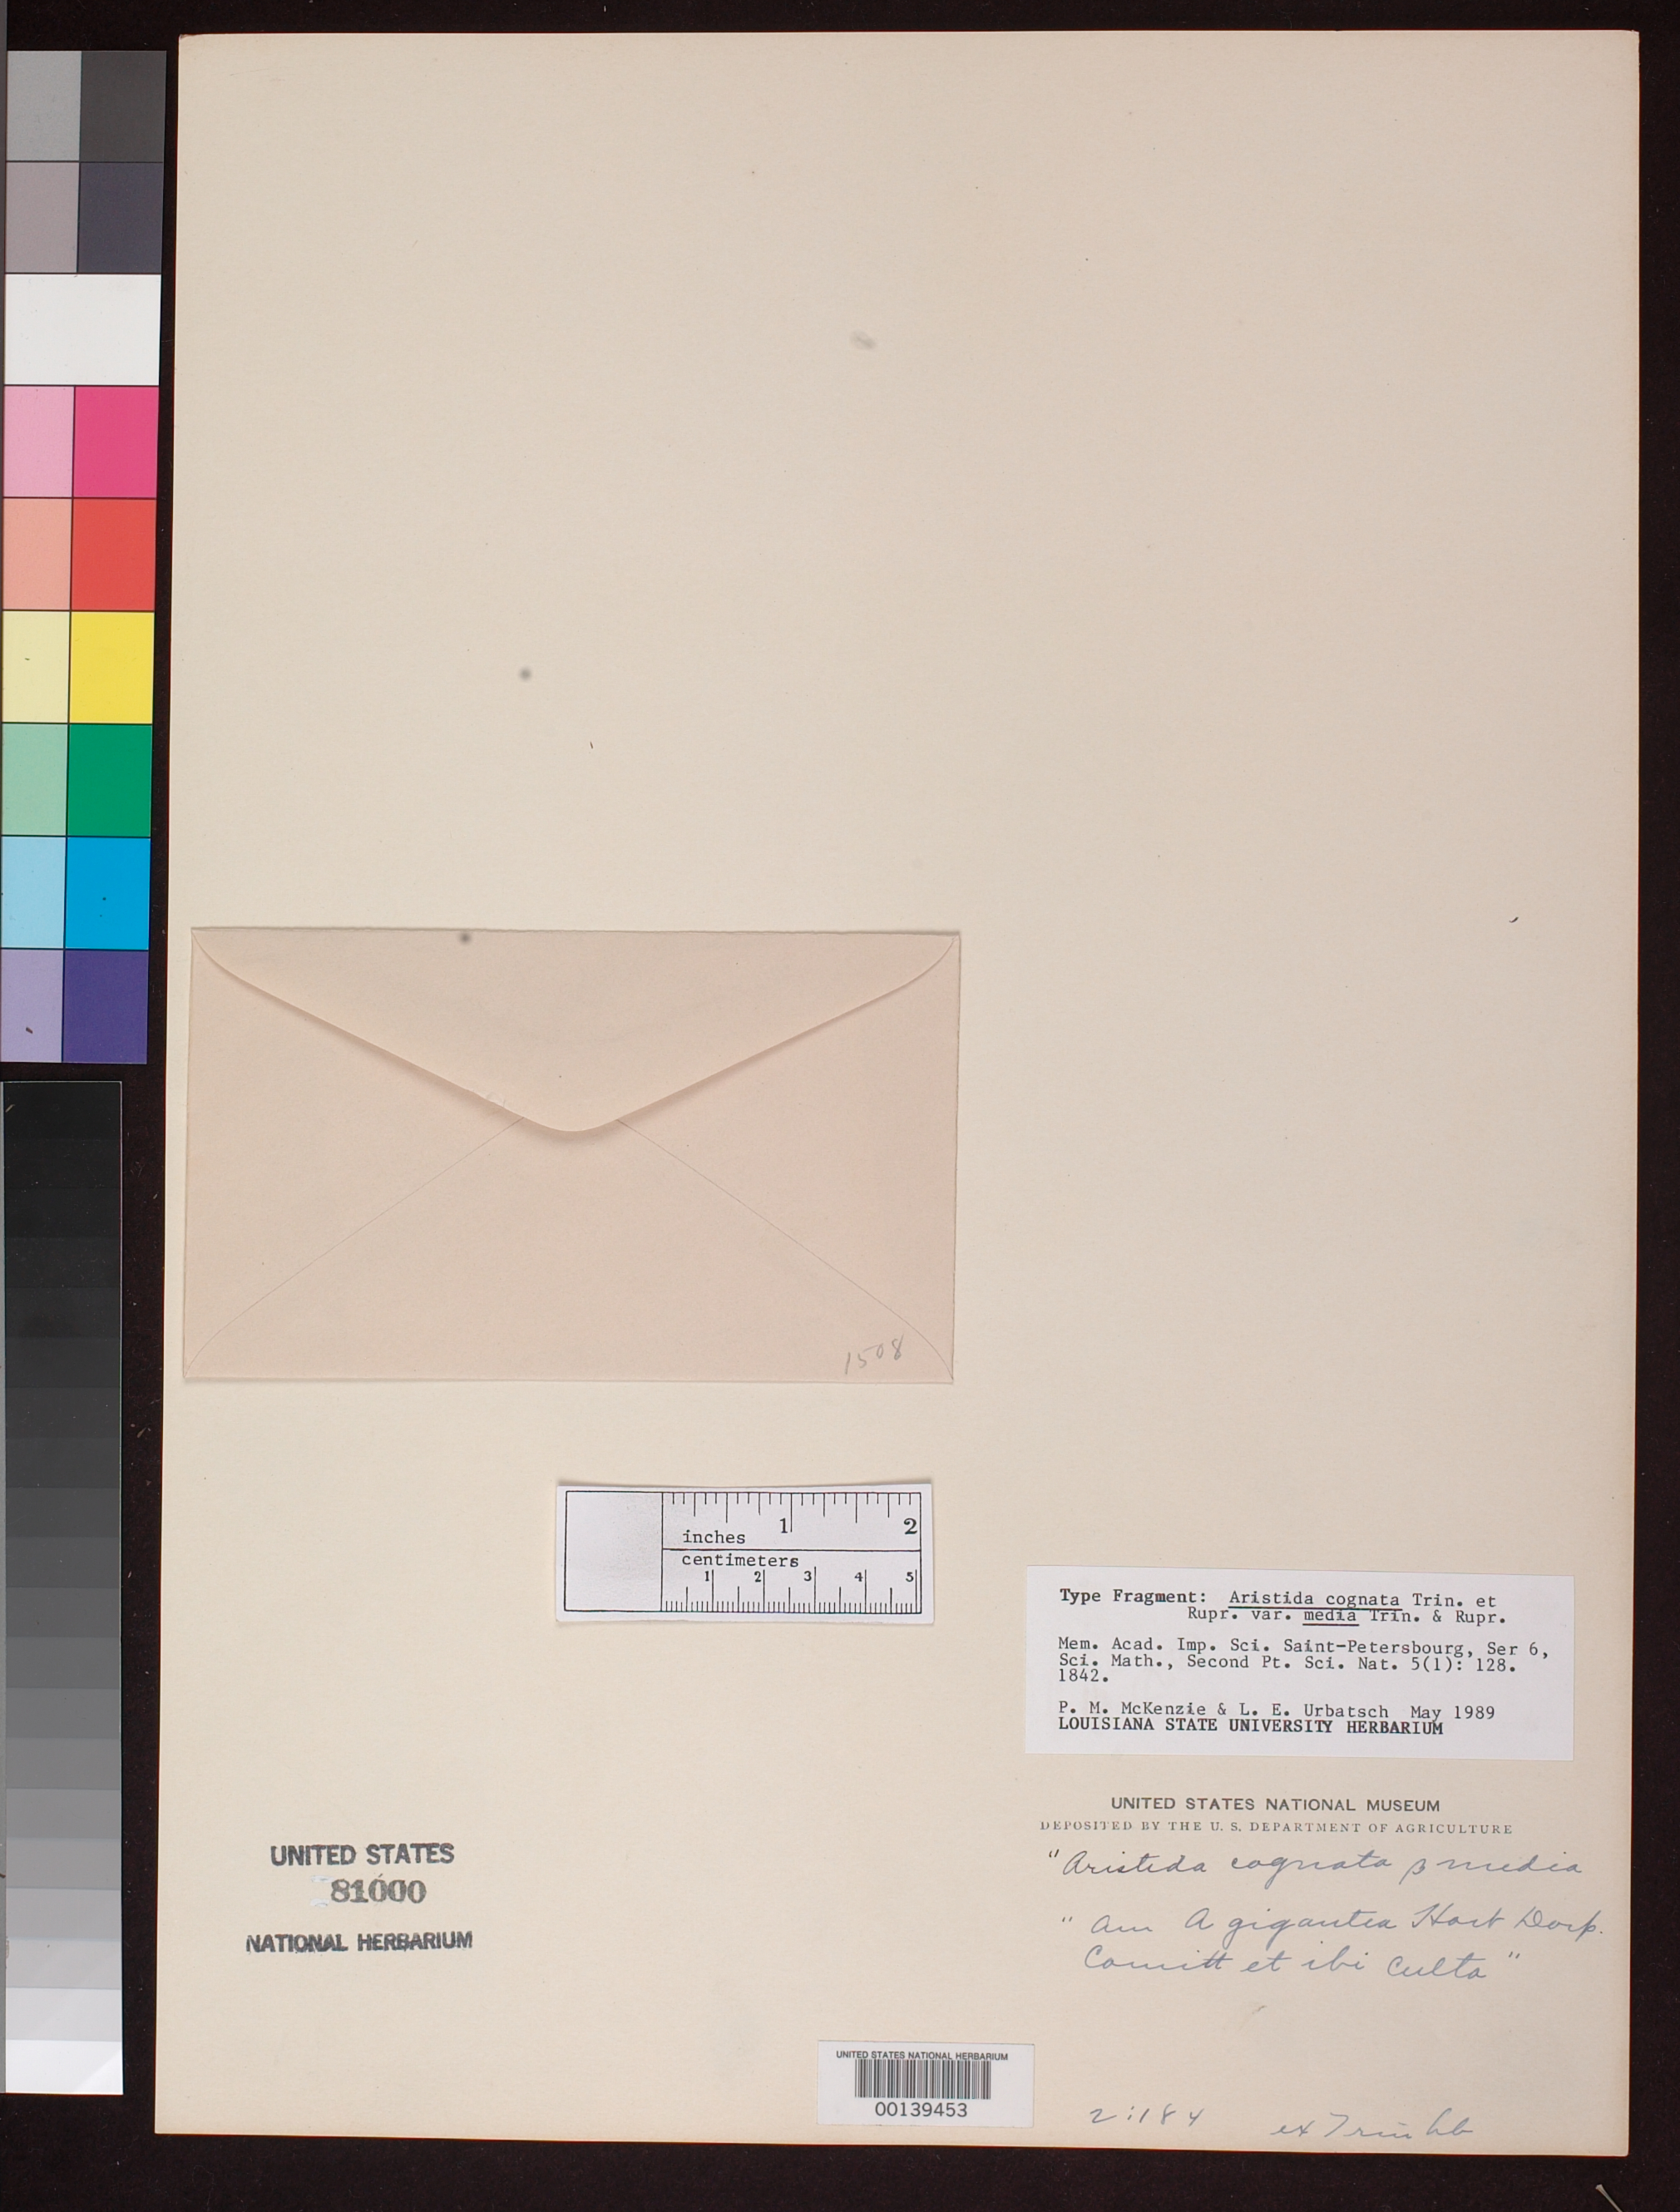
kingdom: Plantae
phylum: Tracheophyta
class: Liliopsida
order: Poales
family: Poaceae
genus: Aristida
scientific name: Aristida cognata var. media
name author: Trin. & Rupr.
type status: Type Fragment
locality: DO NOT MODIFY [This collection event record is attached to a large number of catalog records with both collector & country unknown; label data should be confirmed from individual specimens.]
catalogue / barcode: US 81000